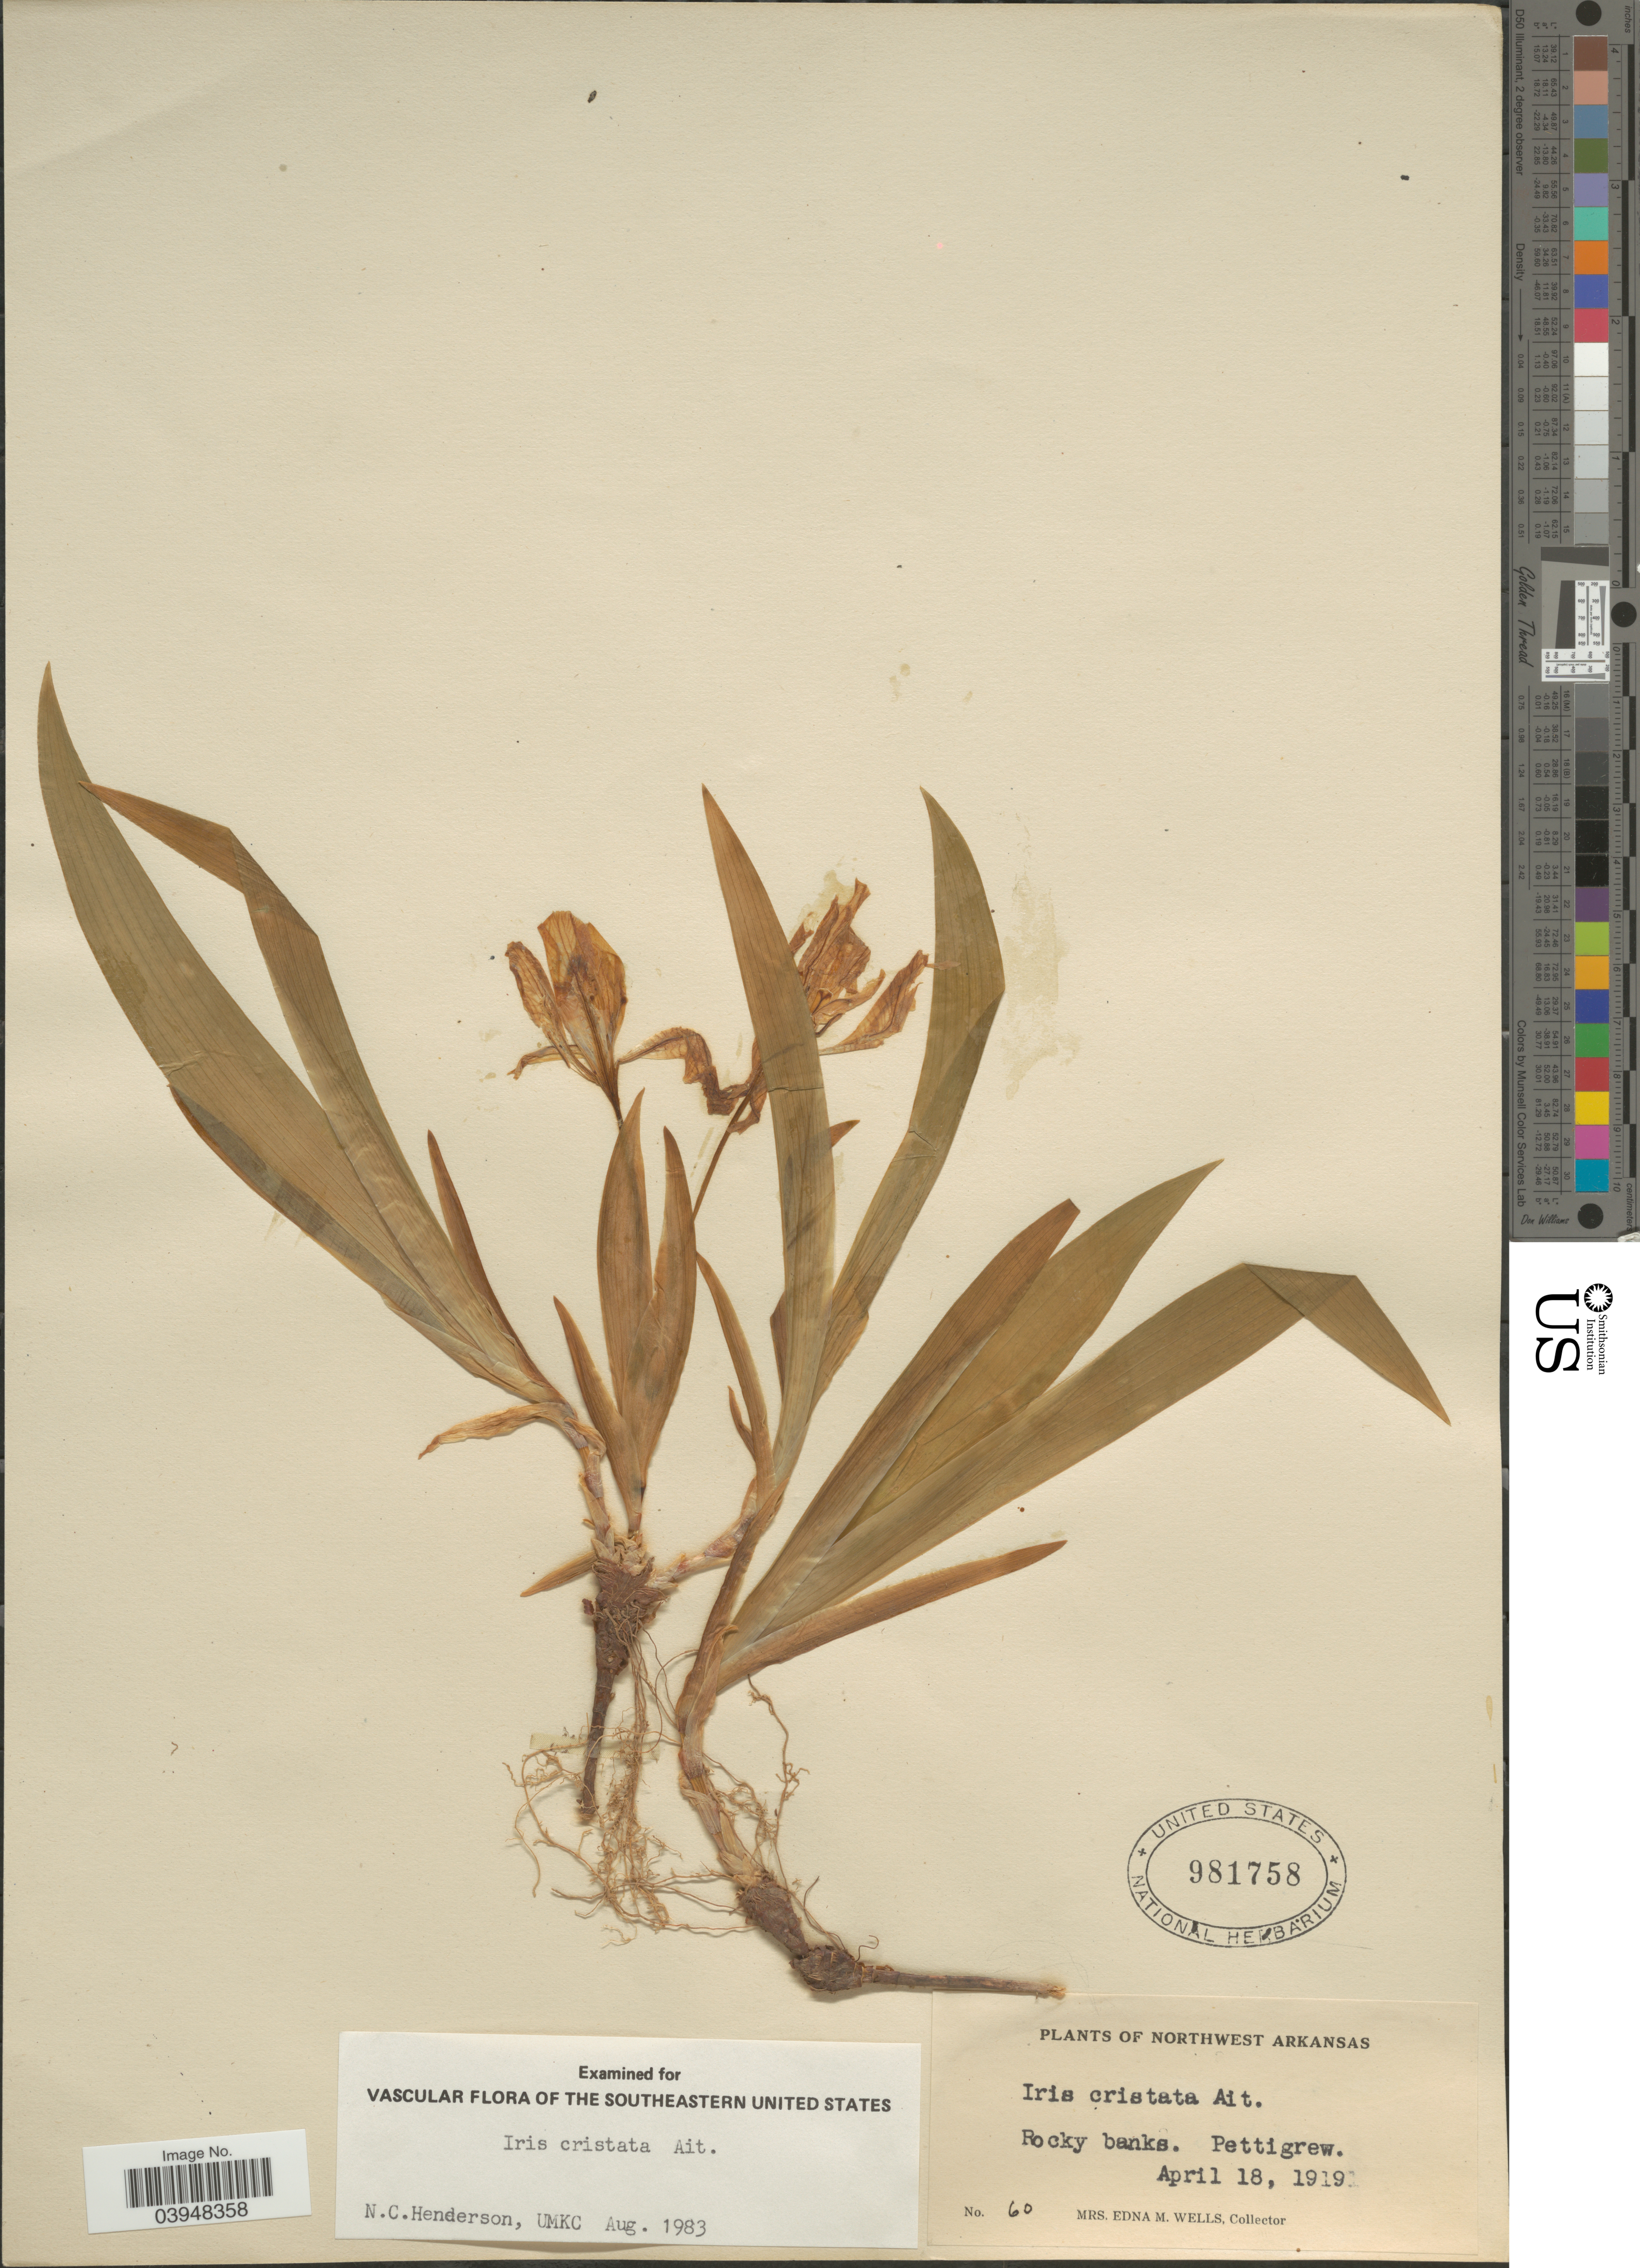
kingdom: Plantae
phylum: Tracheophyta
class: Liliopsida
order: Asparagales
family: Iridaceae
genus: Iris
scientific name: Iris cristata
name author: Aiton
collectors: E. M. Wells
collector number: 60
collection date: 1919-04-18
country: United States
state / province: Arkansas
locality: Northwest Arkansas. Pettigrew.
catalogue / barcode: US 981758